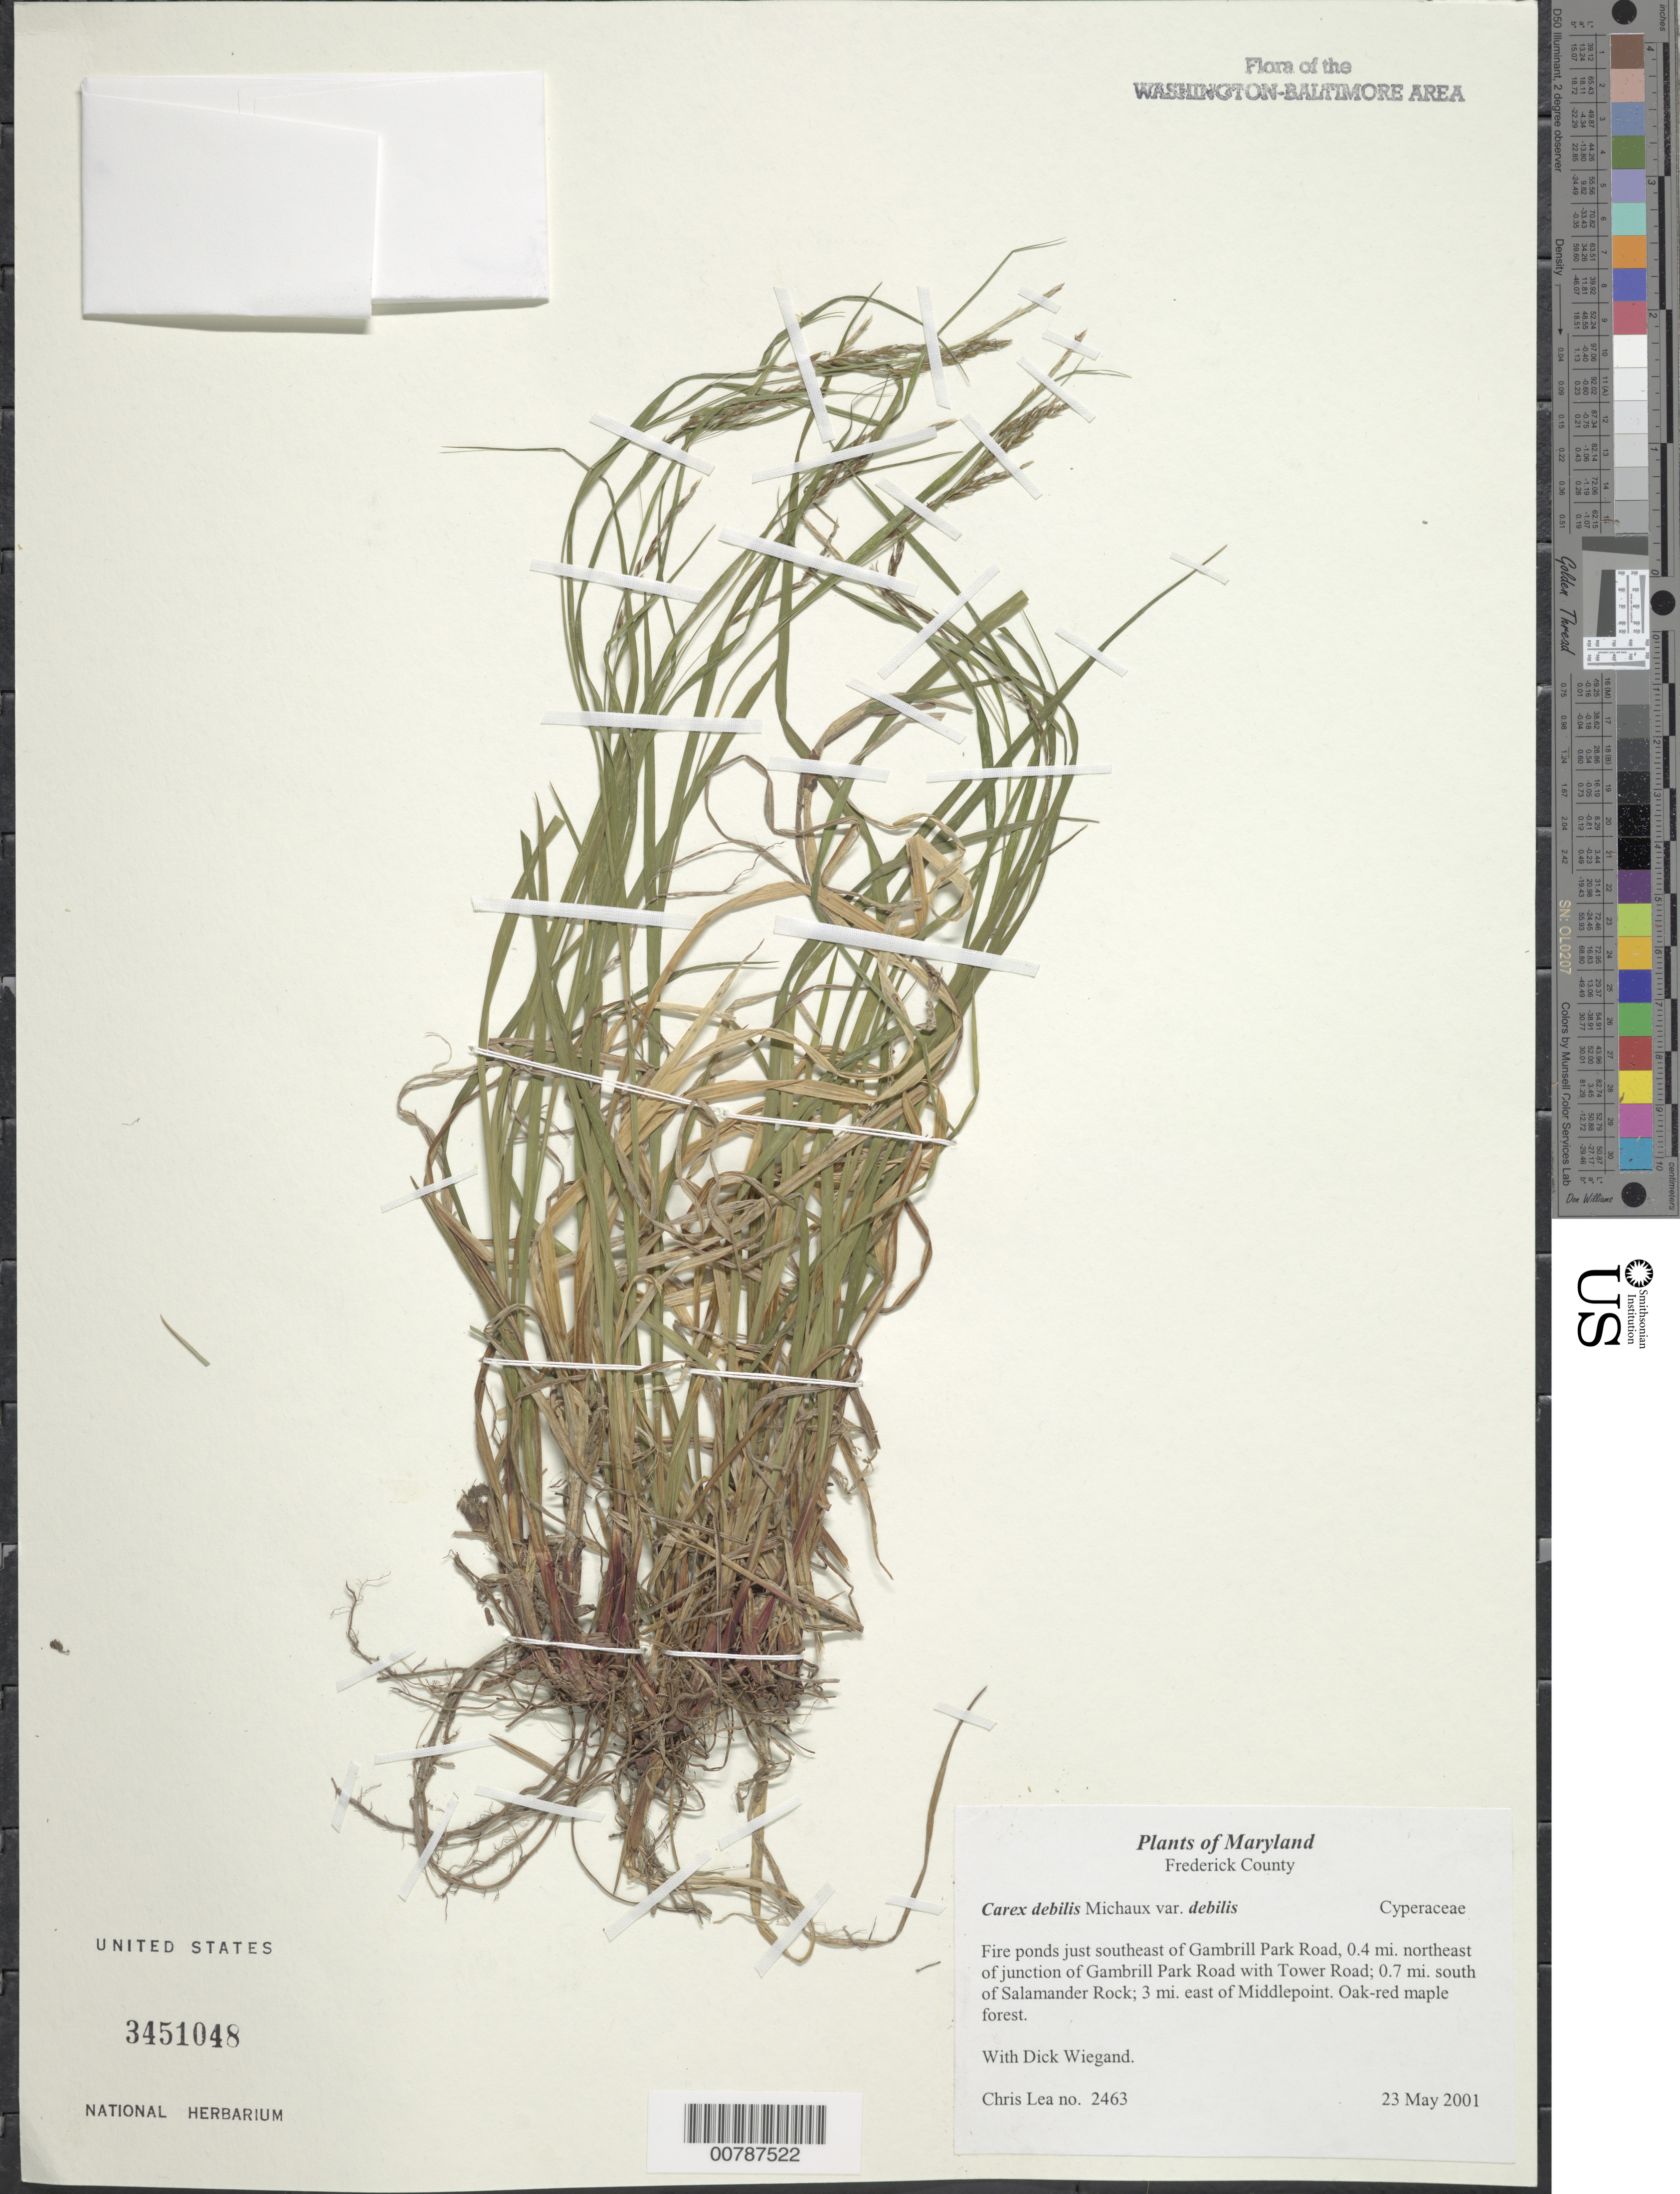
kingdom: Plantae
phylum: Tracheophyta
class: Liliopsida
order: Poales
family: Cyperaceae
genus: Carex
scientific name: Carex debilis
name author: Michx.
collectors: C. Lea & D. Wiegand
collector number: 2463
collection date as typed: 23 May 2001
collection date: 2001-05-23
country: United States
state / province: Maryland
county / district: Frederick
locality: Fire ponds just southeast of Gambrill Park Road, 0.4 mi. northeast of junction of Gambrill Park Road with Tower Road; 0.7 mi. south of Salamander Rock; 3 mi. east of Middlepoint.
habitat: Oak-red maple forest.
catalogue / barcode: US 3451048